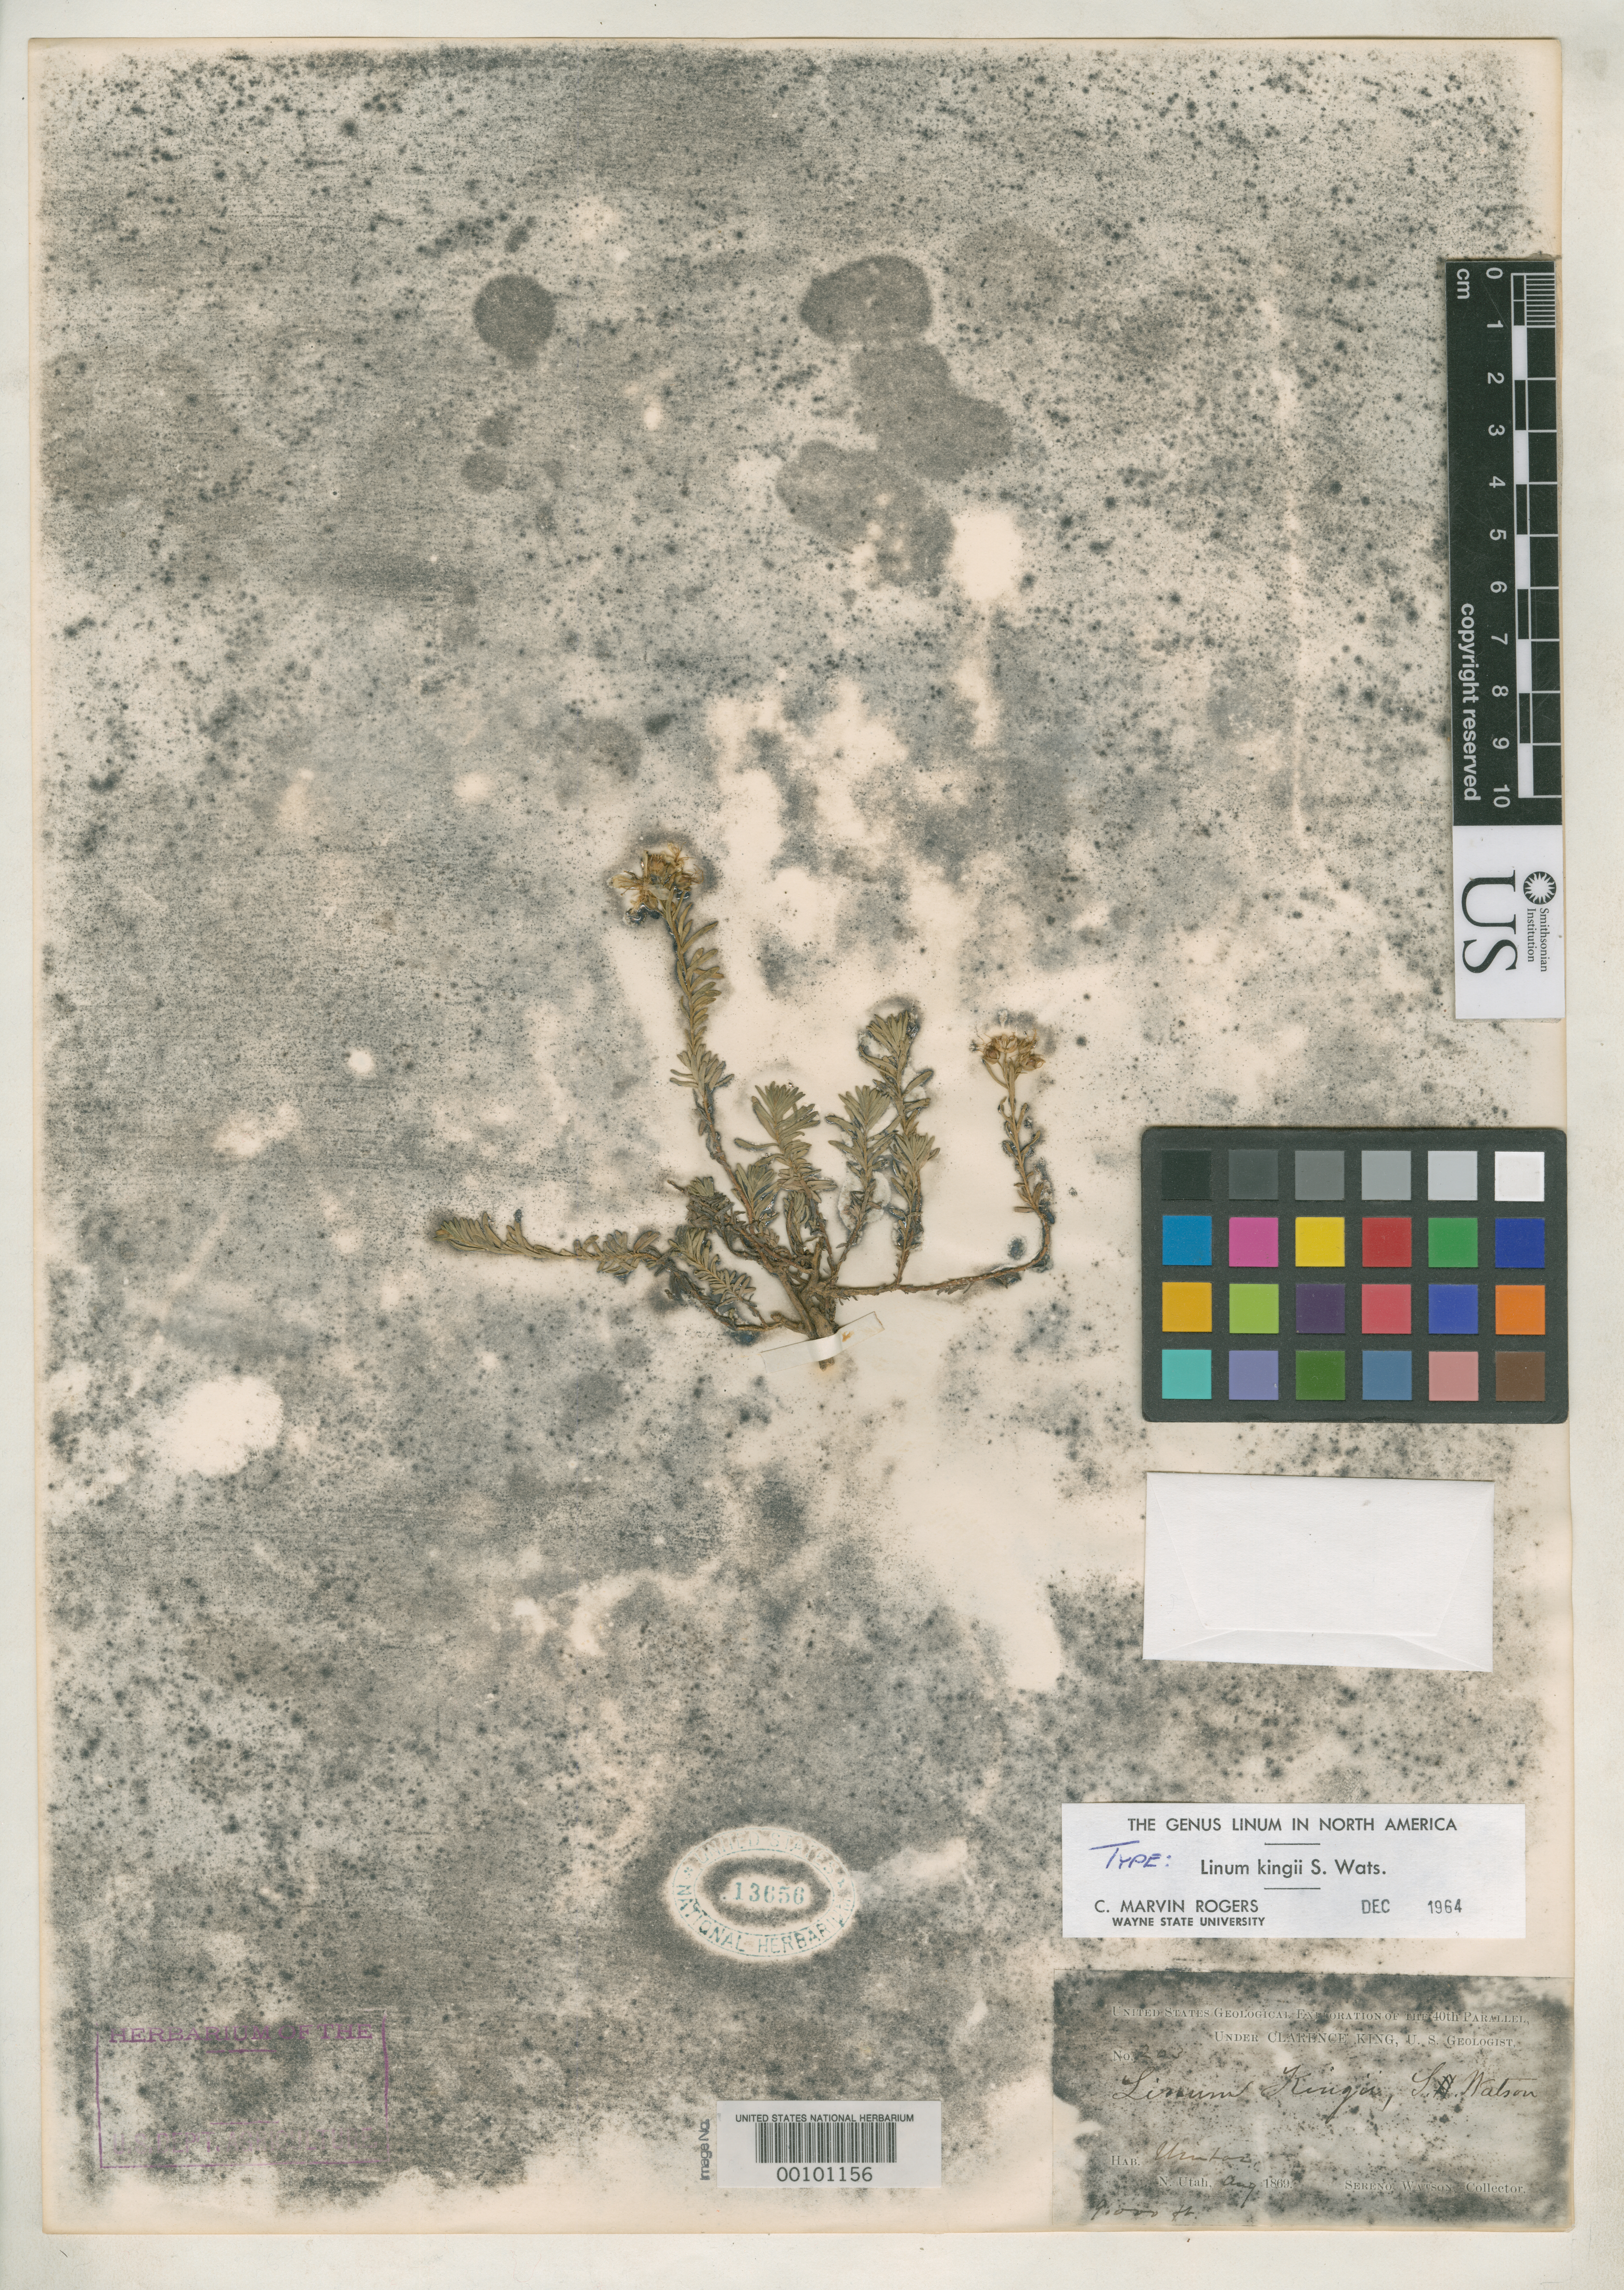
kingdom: Plantae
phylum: Tracheophyta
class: Magnoliopsida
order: Malpighiales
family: Linaceae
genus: Linum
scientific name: Linum kingii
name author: S. Watson in C. King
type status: Lectotype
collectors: S. Watson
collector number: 203 P.p.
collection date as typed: Aug 1869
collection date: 1869-08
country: United States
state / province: Utah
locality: Uintas.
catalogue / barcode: US 13656